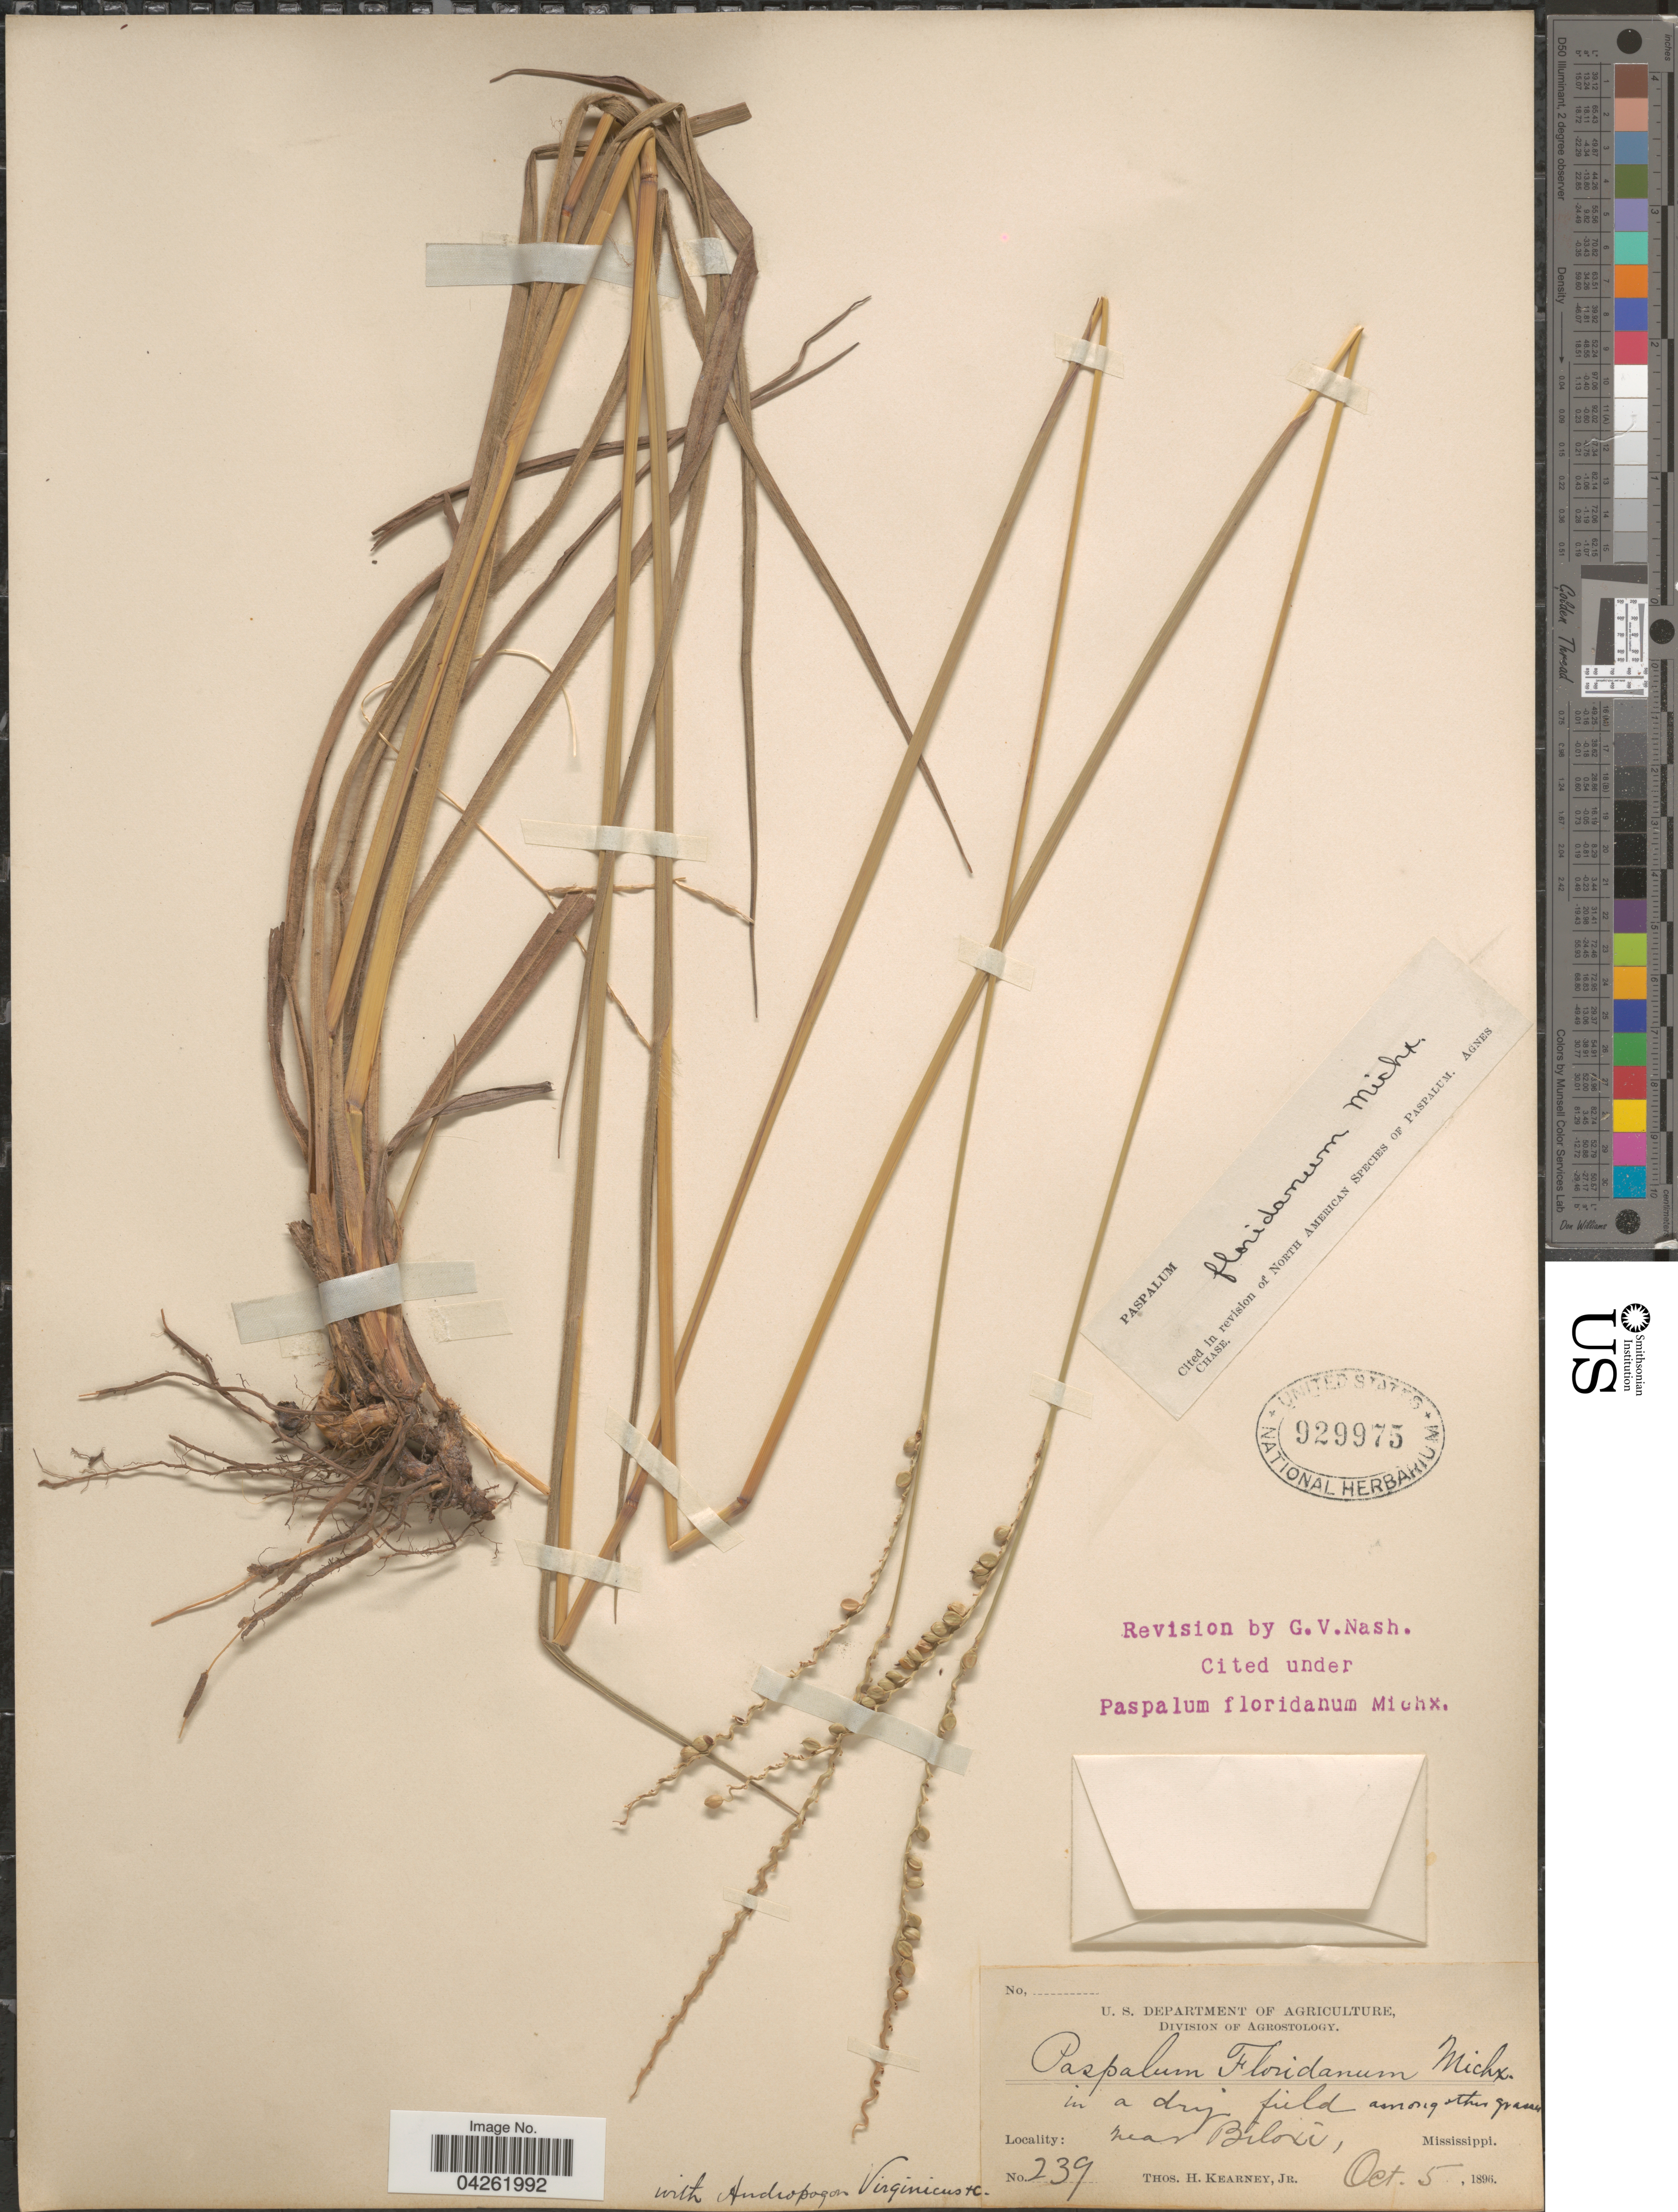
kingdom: Plantae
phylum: Tracheophyta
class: Liliopsida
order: Poales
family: Poaceae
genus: Paspalum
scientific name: Paspalum floridanum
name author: Michx.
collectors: T. H. Kearney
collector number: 239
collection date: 1896-10-05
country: United States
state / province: Mississippi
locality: In a dry field near Biloxi.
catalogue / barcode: US 929975